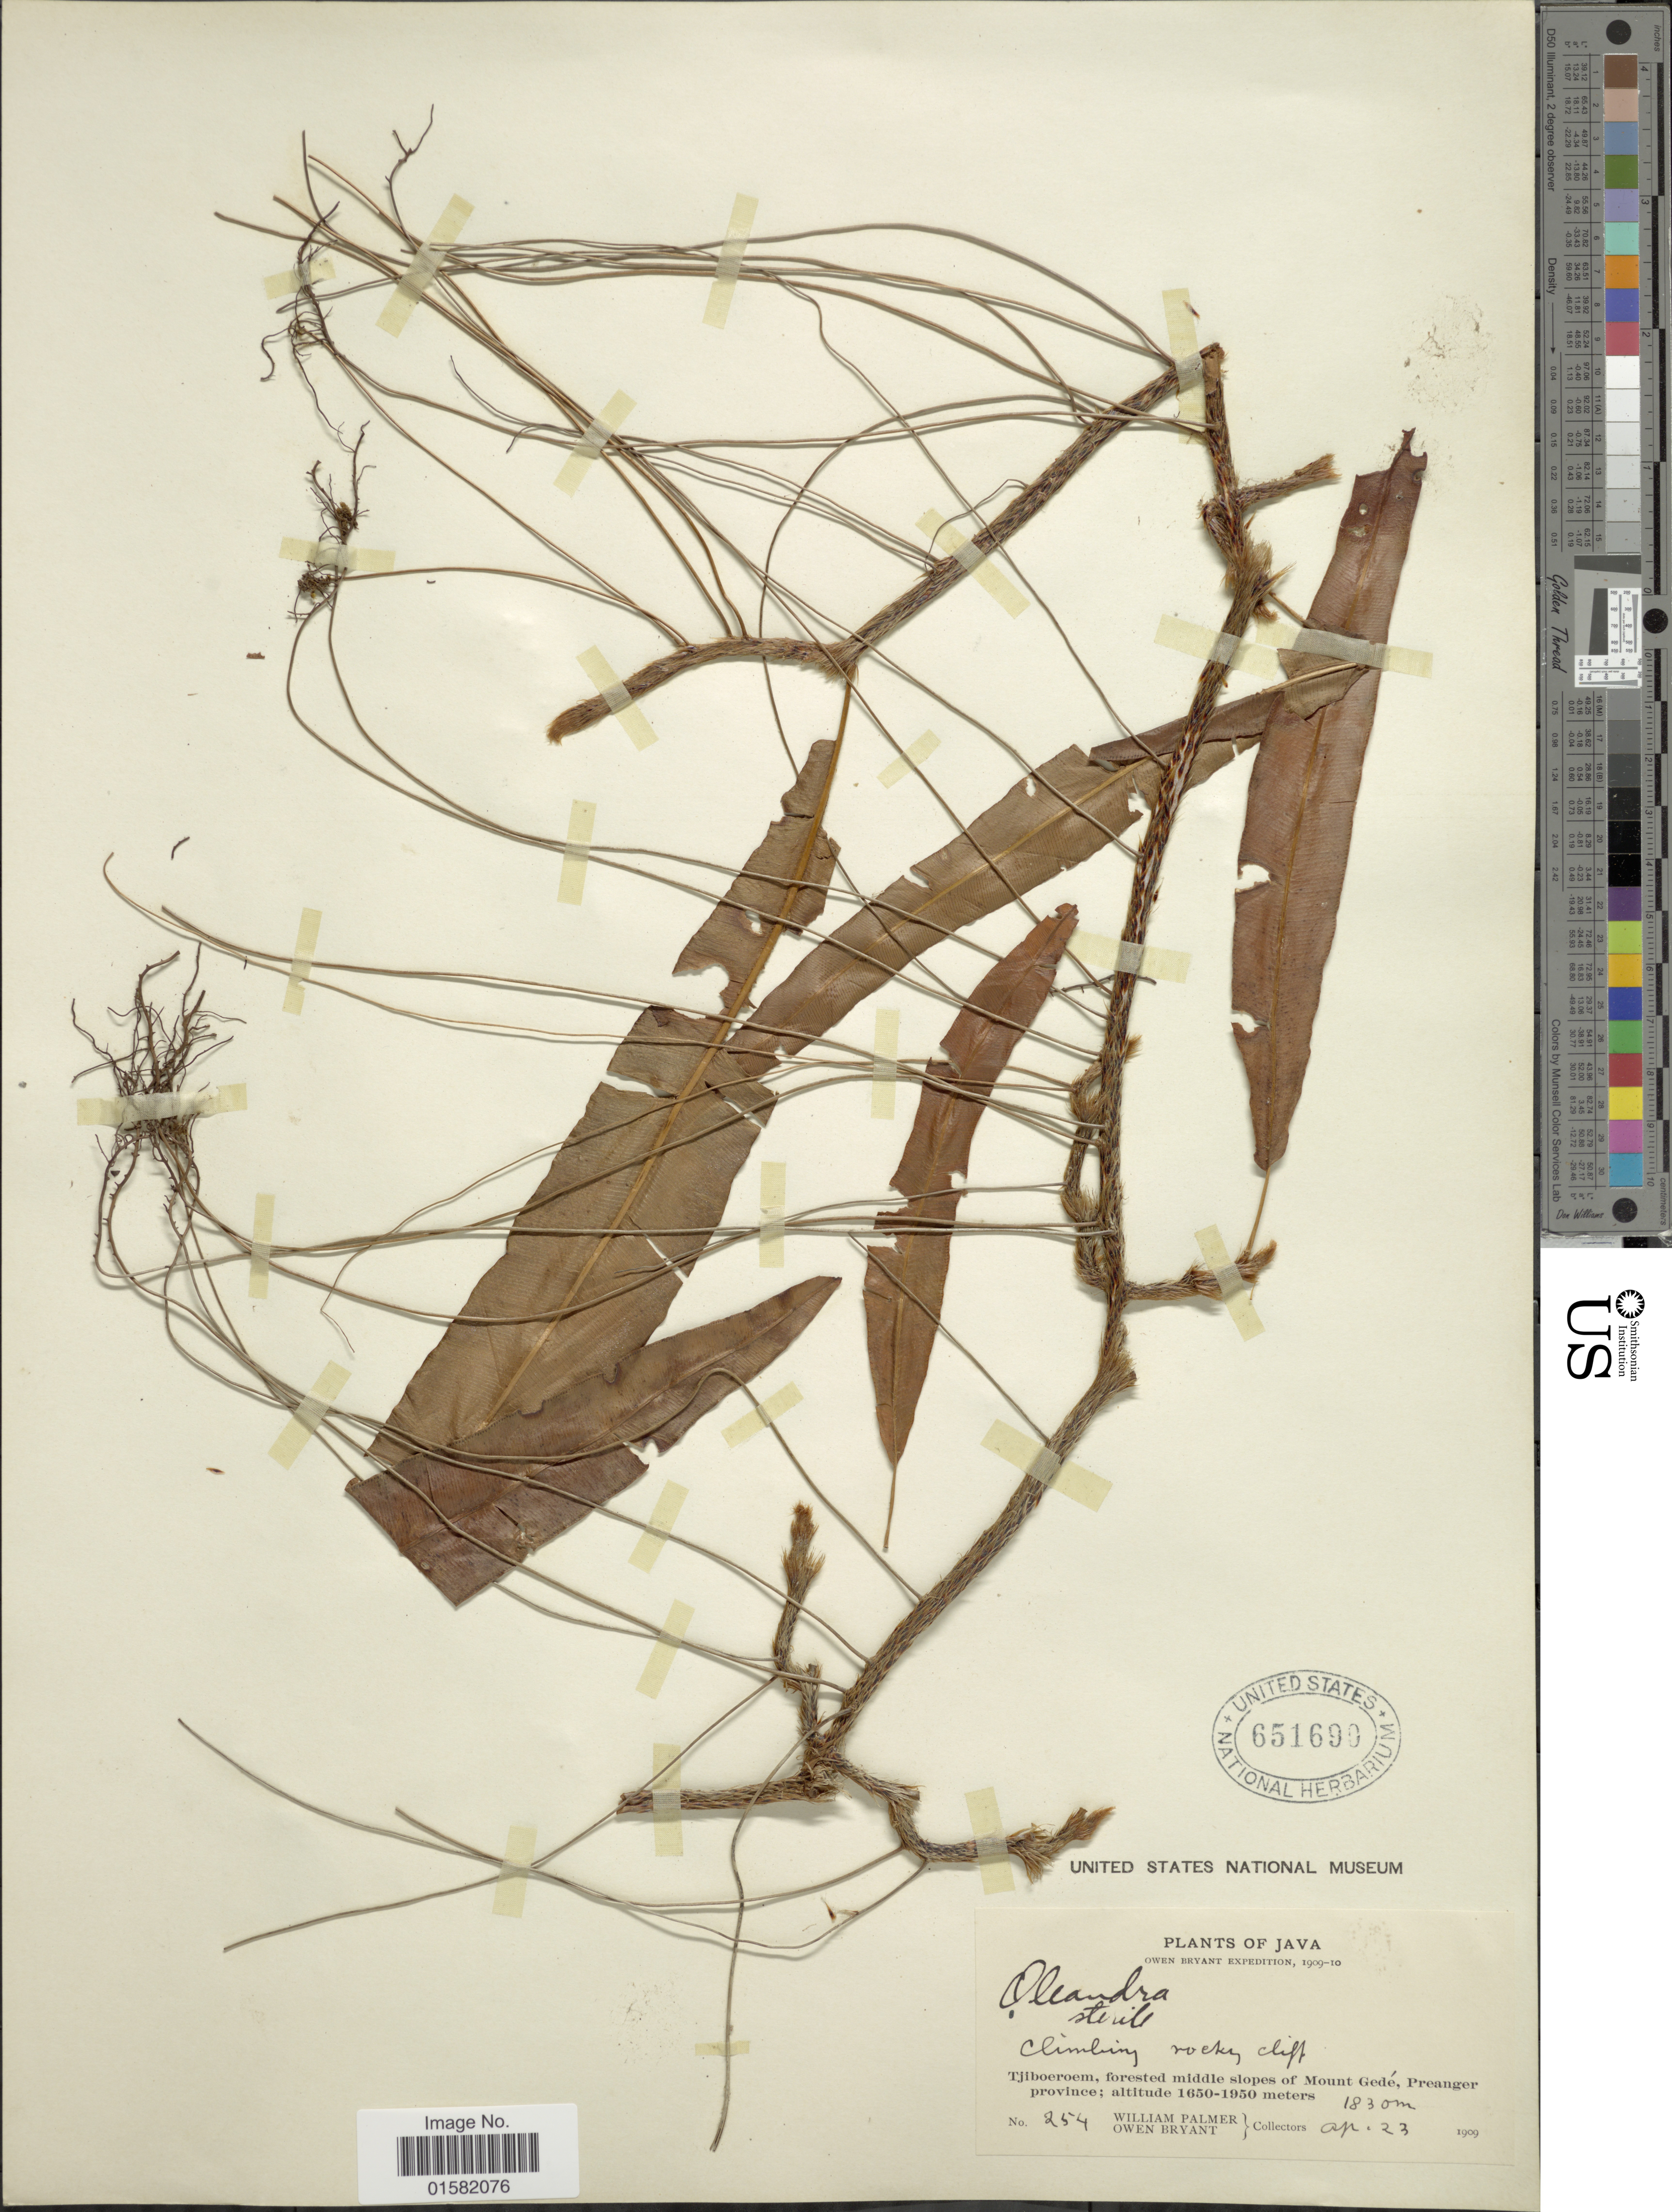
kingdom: Plantae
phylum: Tracheophyta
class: Polypodiopsida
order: Polypodiales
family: Oleandraceae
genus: Oleandra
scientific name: Oleandra sp.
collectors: W. Palmer & O. Bryant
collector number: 254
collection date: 1909-04-23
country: Indonesia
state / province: Java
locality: Java, Tjiboeroem, forested middle slopes of Mount Gedé, Preanger province.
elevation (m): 1830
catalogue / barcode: US 651690